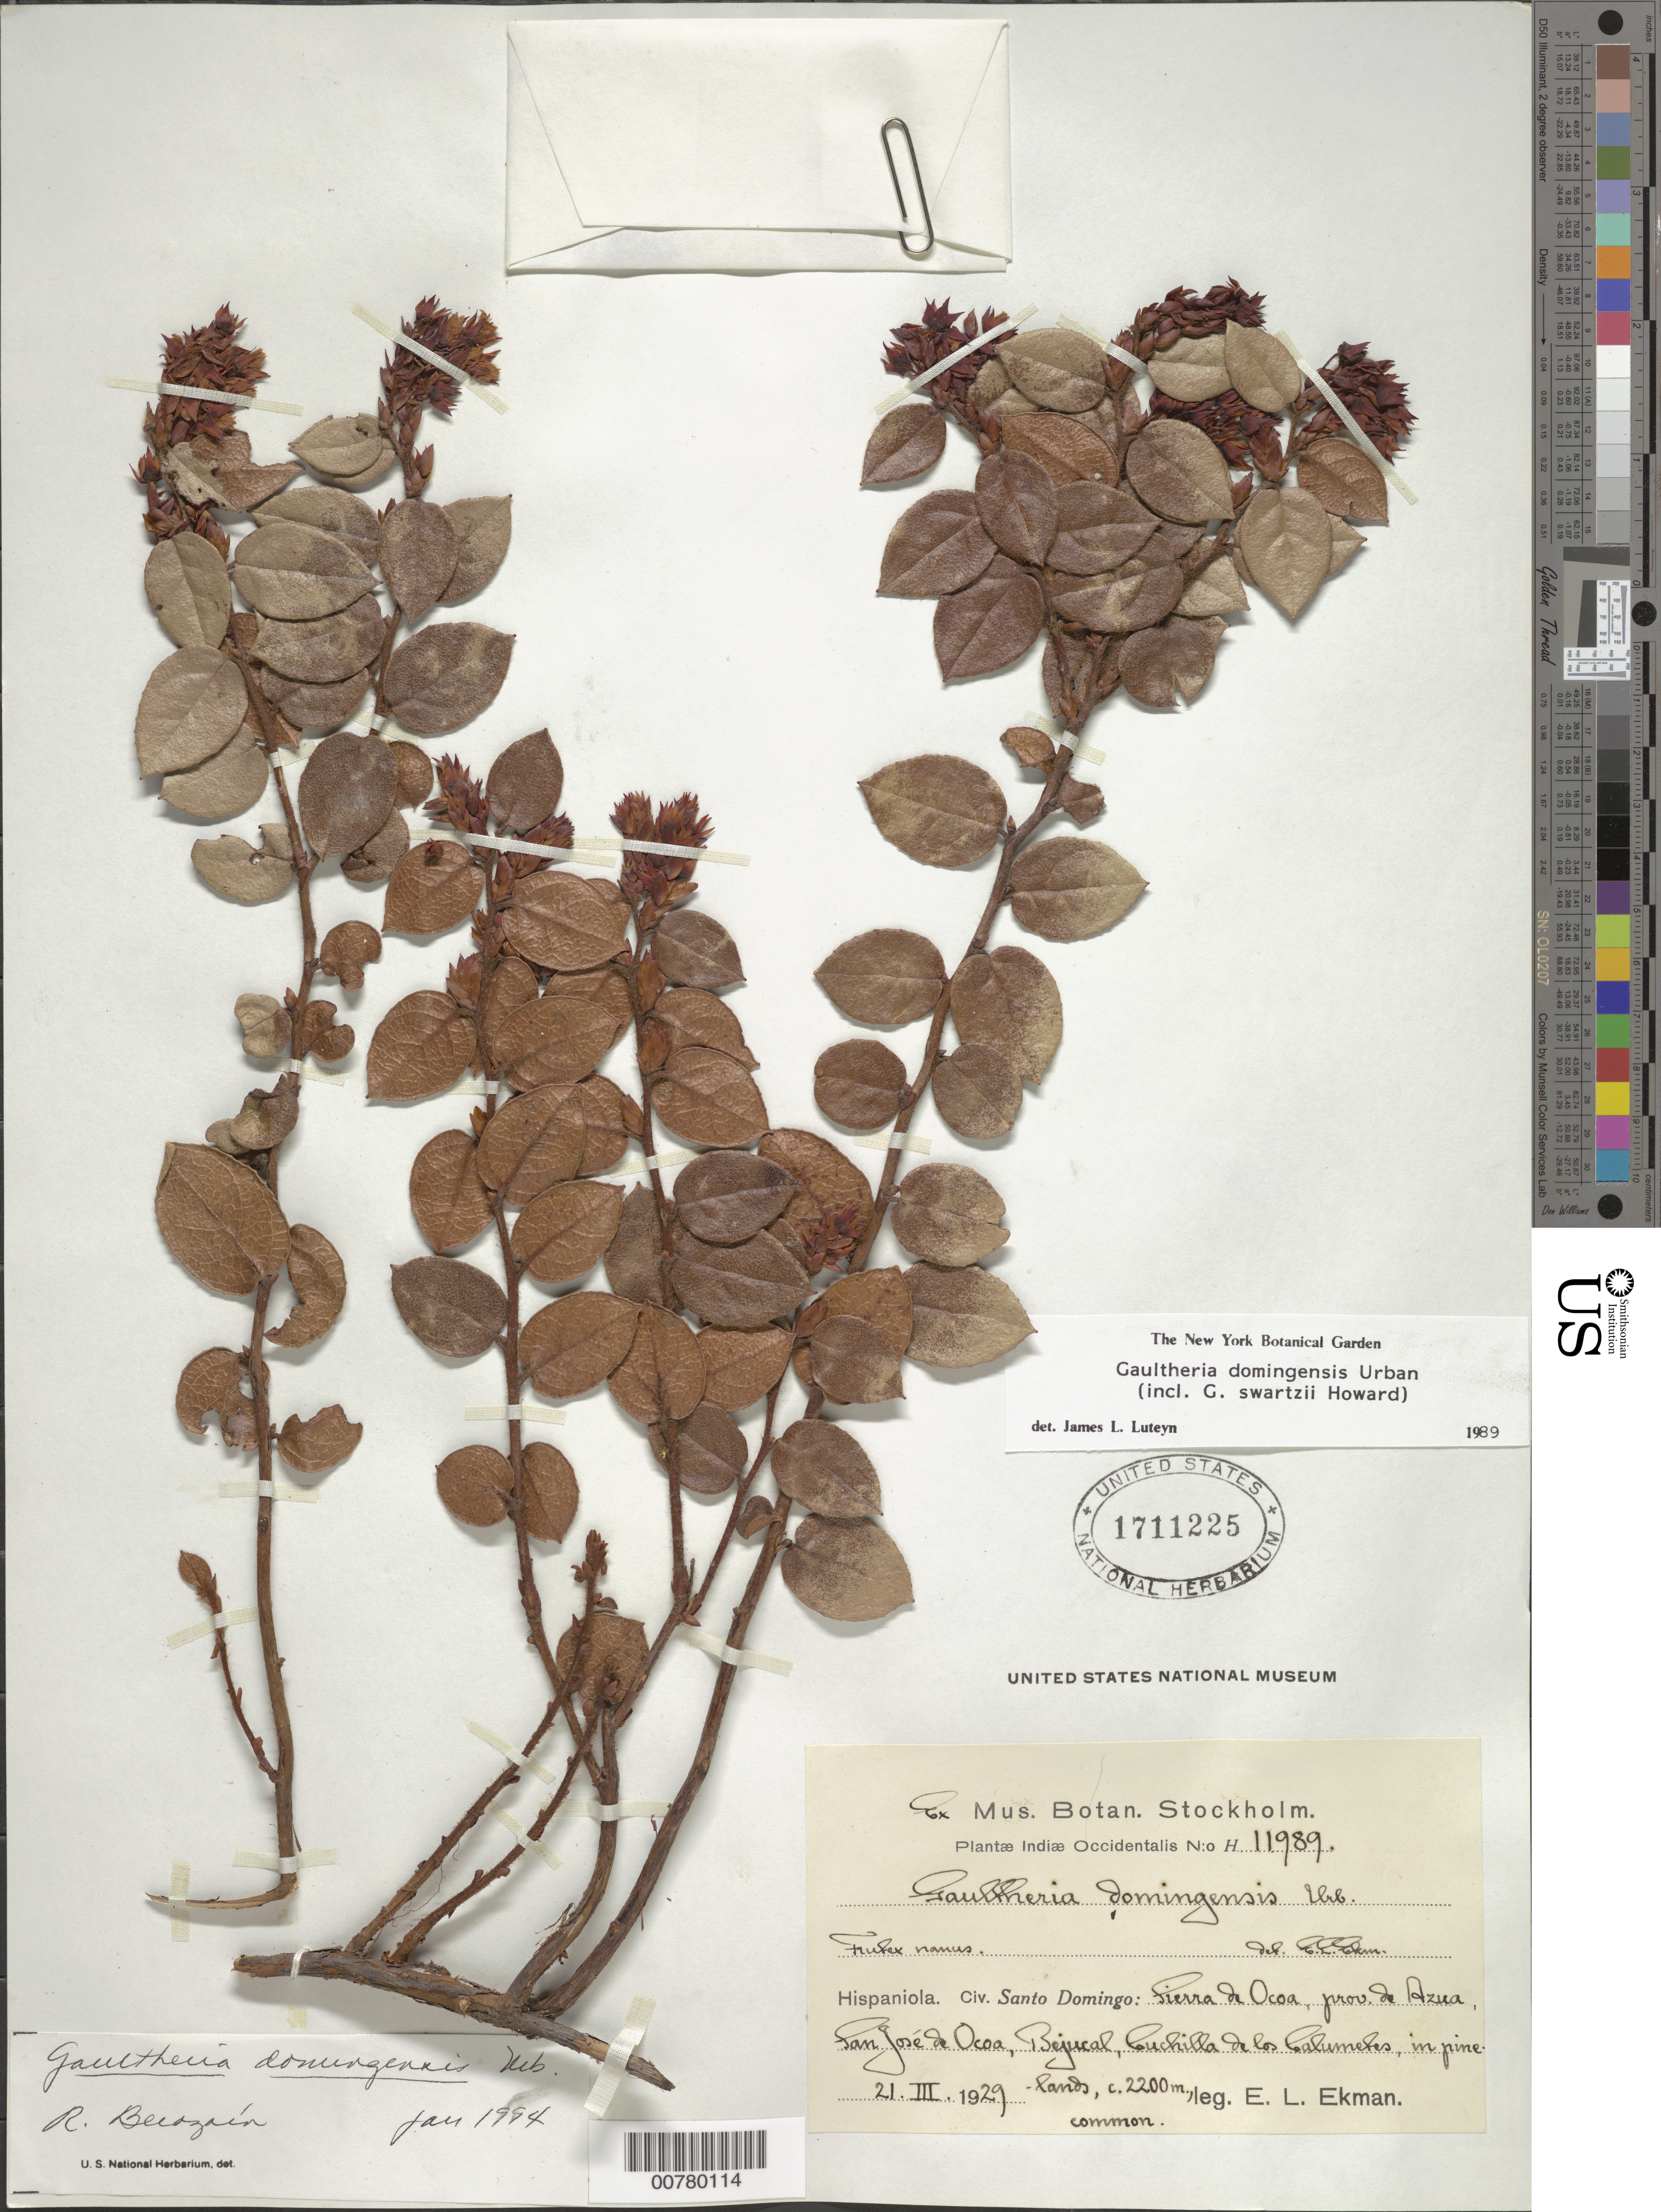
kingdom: Plantae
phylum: Tracheophyta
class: Magnoliopsida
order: Ericales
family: Ericaceae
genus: Gaultheria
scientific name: Gaultheria domingensis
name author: Urb.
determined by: Berozain, R.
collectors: E. L. Ekman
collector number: H 11989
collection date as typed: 21 Mar 1929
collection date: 1929-03-21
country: Dominican Republic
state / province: Azua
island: Hispaniola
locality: Sierra de Ocoa, San José de Ocoa, Bejucal, Cuchilla de los Calumetes.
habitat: In pinelands.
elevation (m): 2200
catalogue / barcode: US 1711225